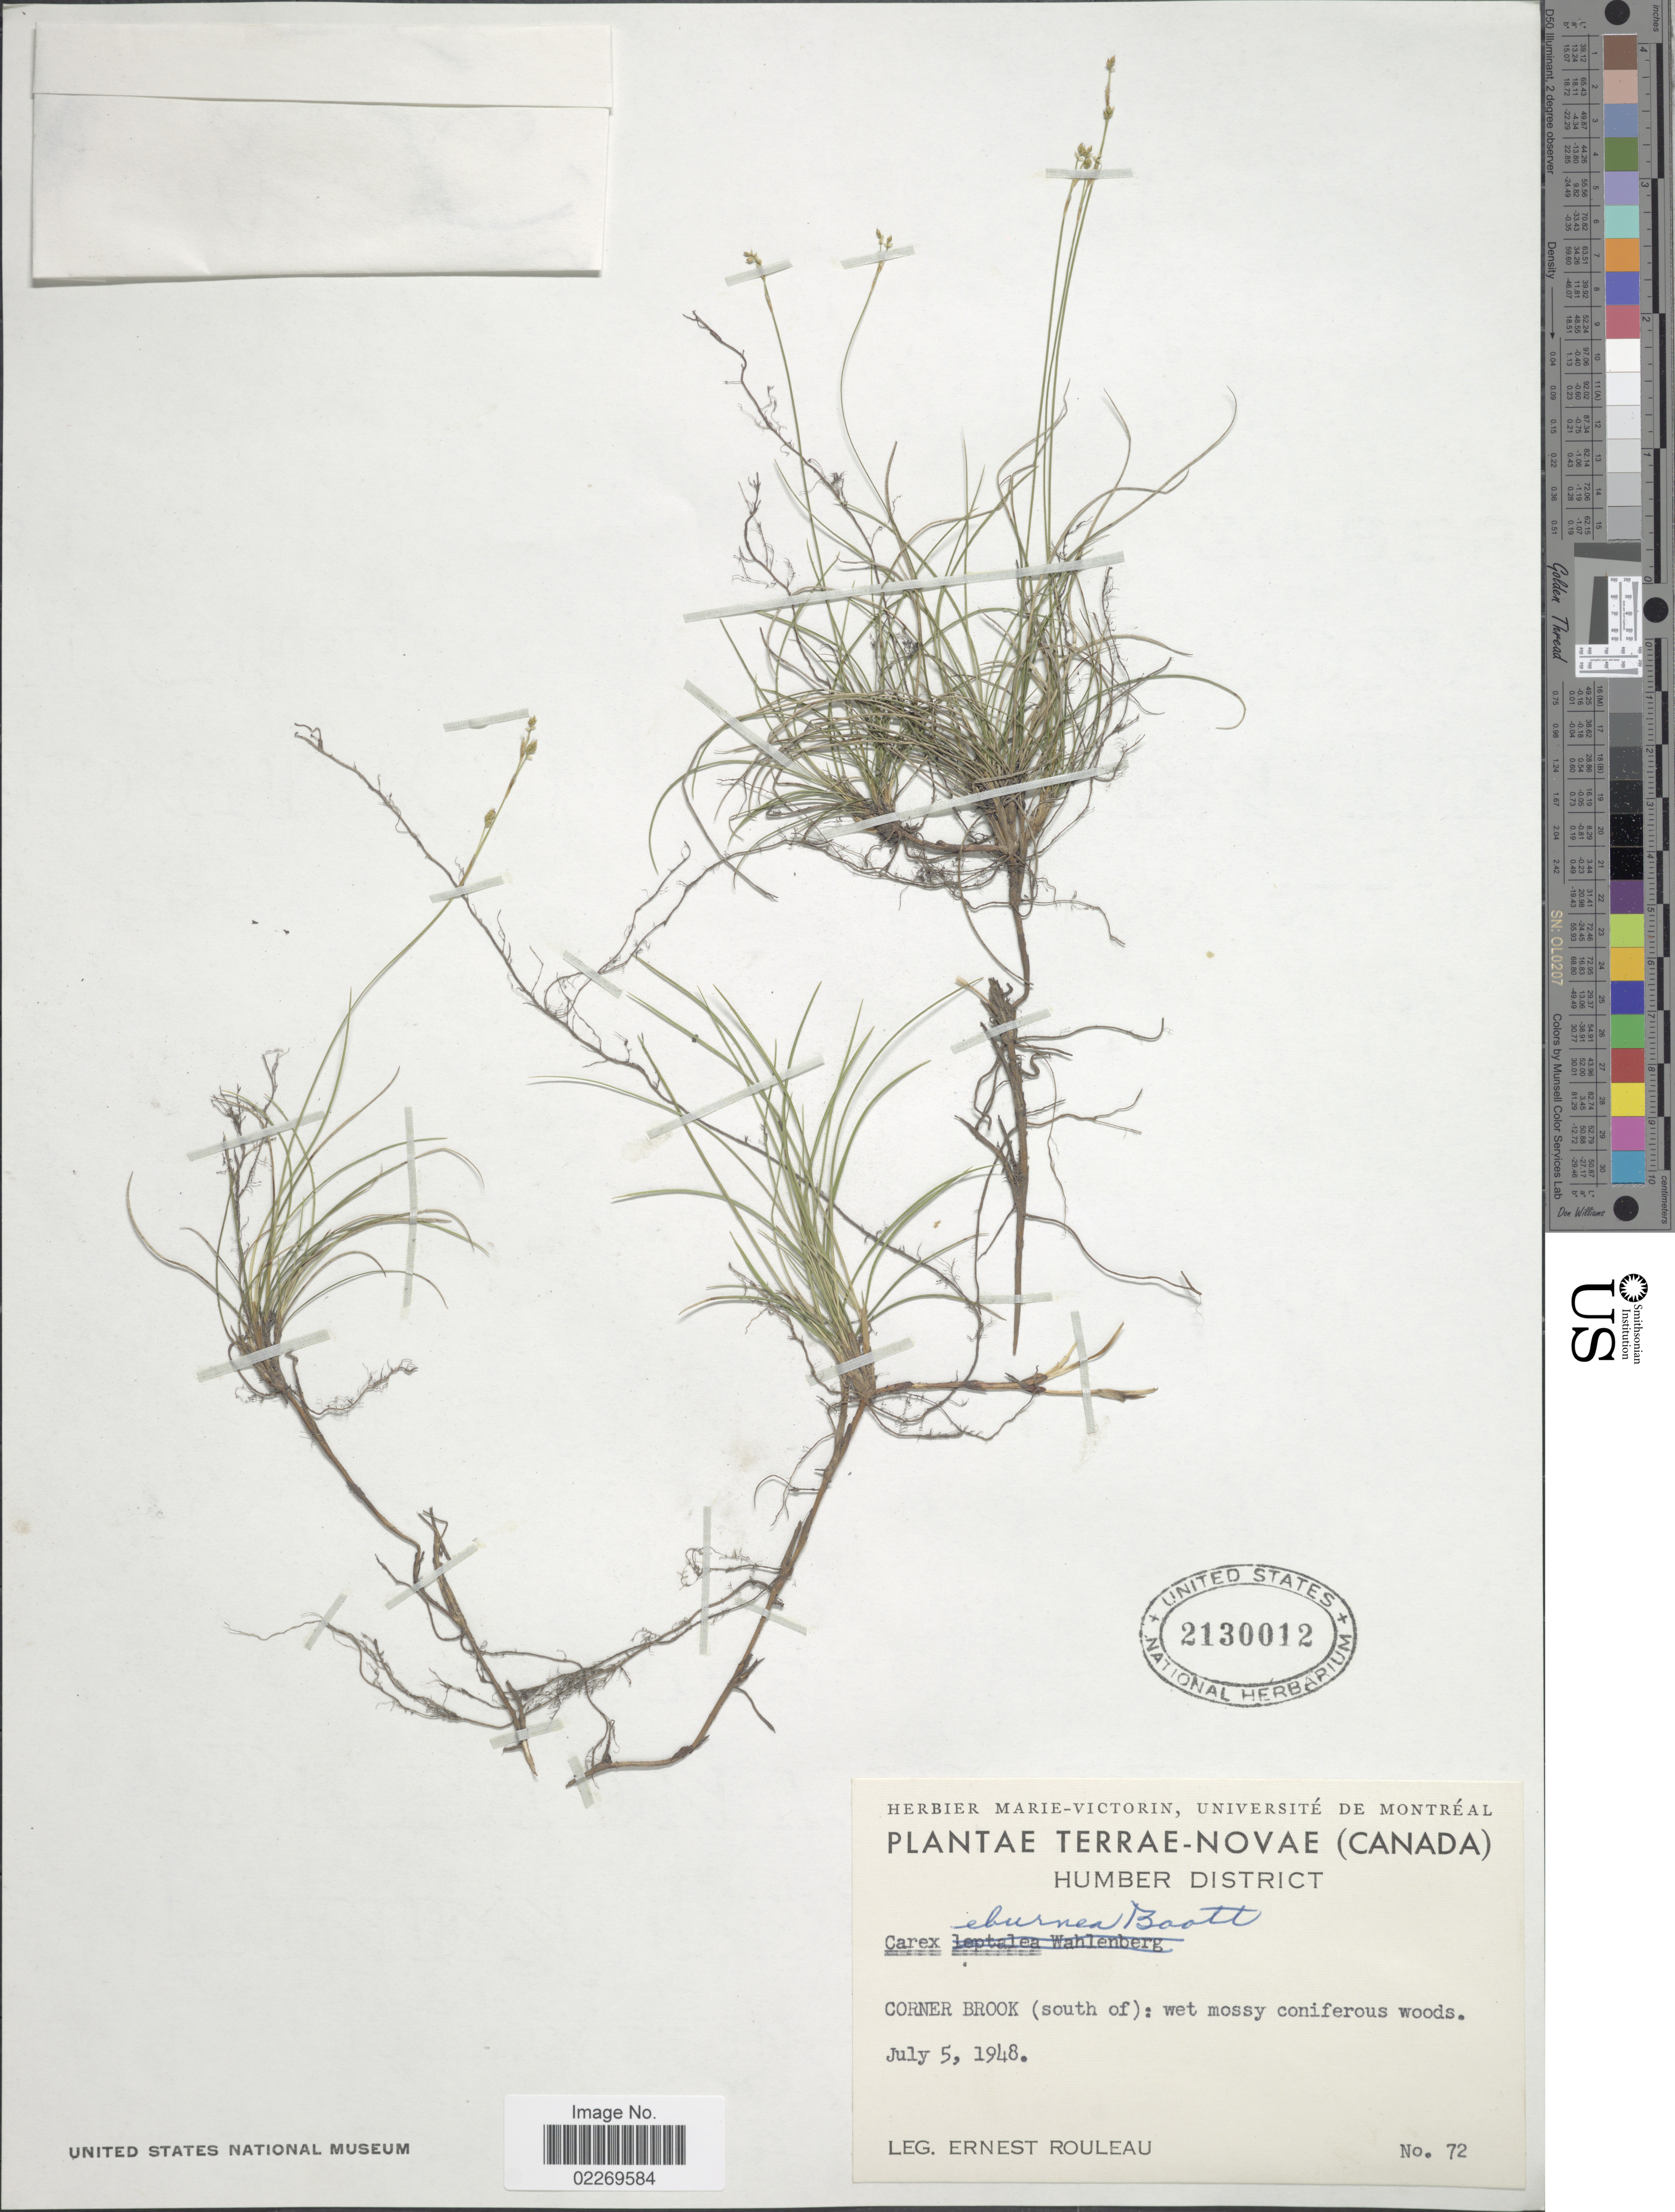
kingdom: Plantae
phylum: Tracheophyta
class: Liliopsida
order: Poales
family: Cyperaceae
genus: Carex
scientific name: Carex eburnea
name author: Boott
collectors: J. Rouleau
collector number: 72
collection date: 1948-07-05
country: Canada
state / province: Newfoundland and Labrador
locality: Terrae-Novae. Humber District, Corner Brook (south of )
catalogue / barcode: US 2130012